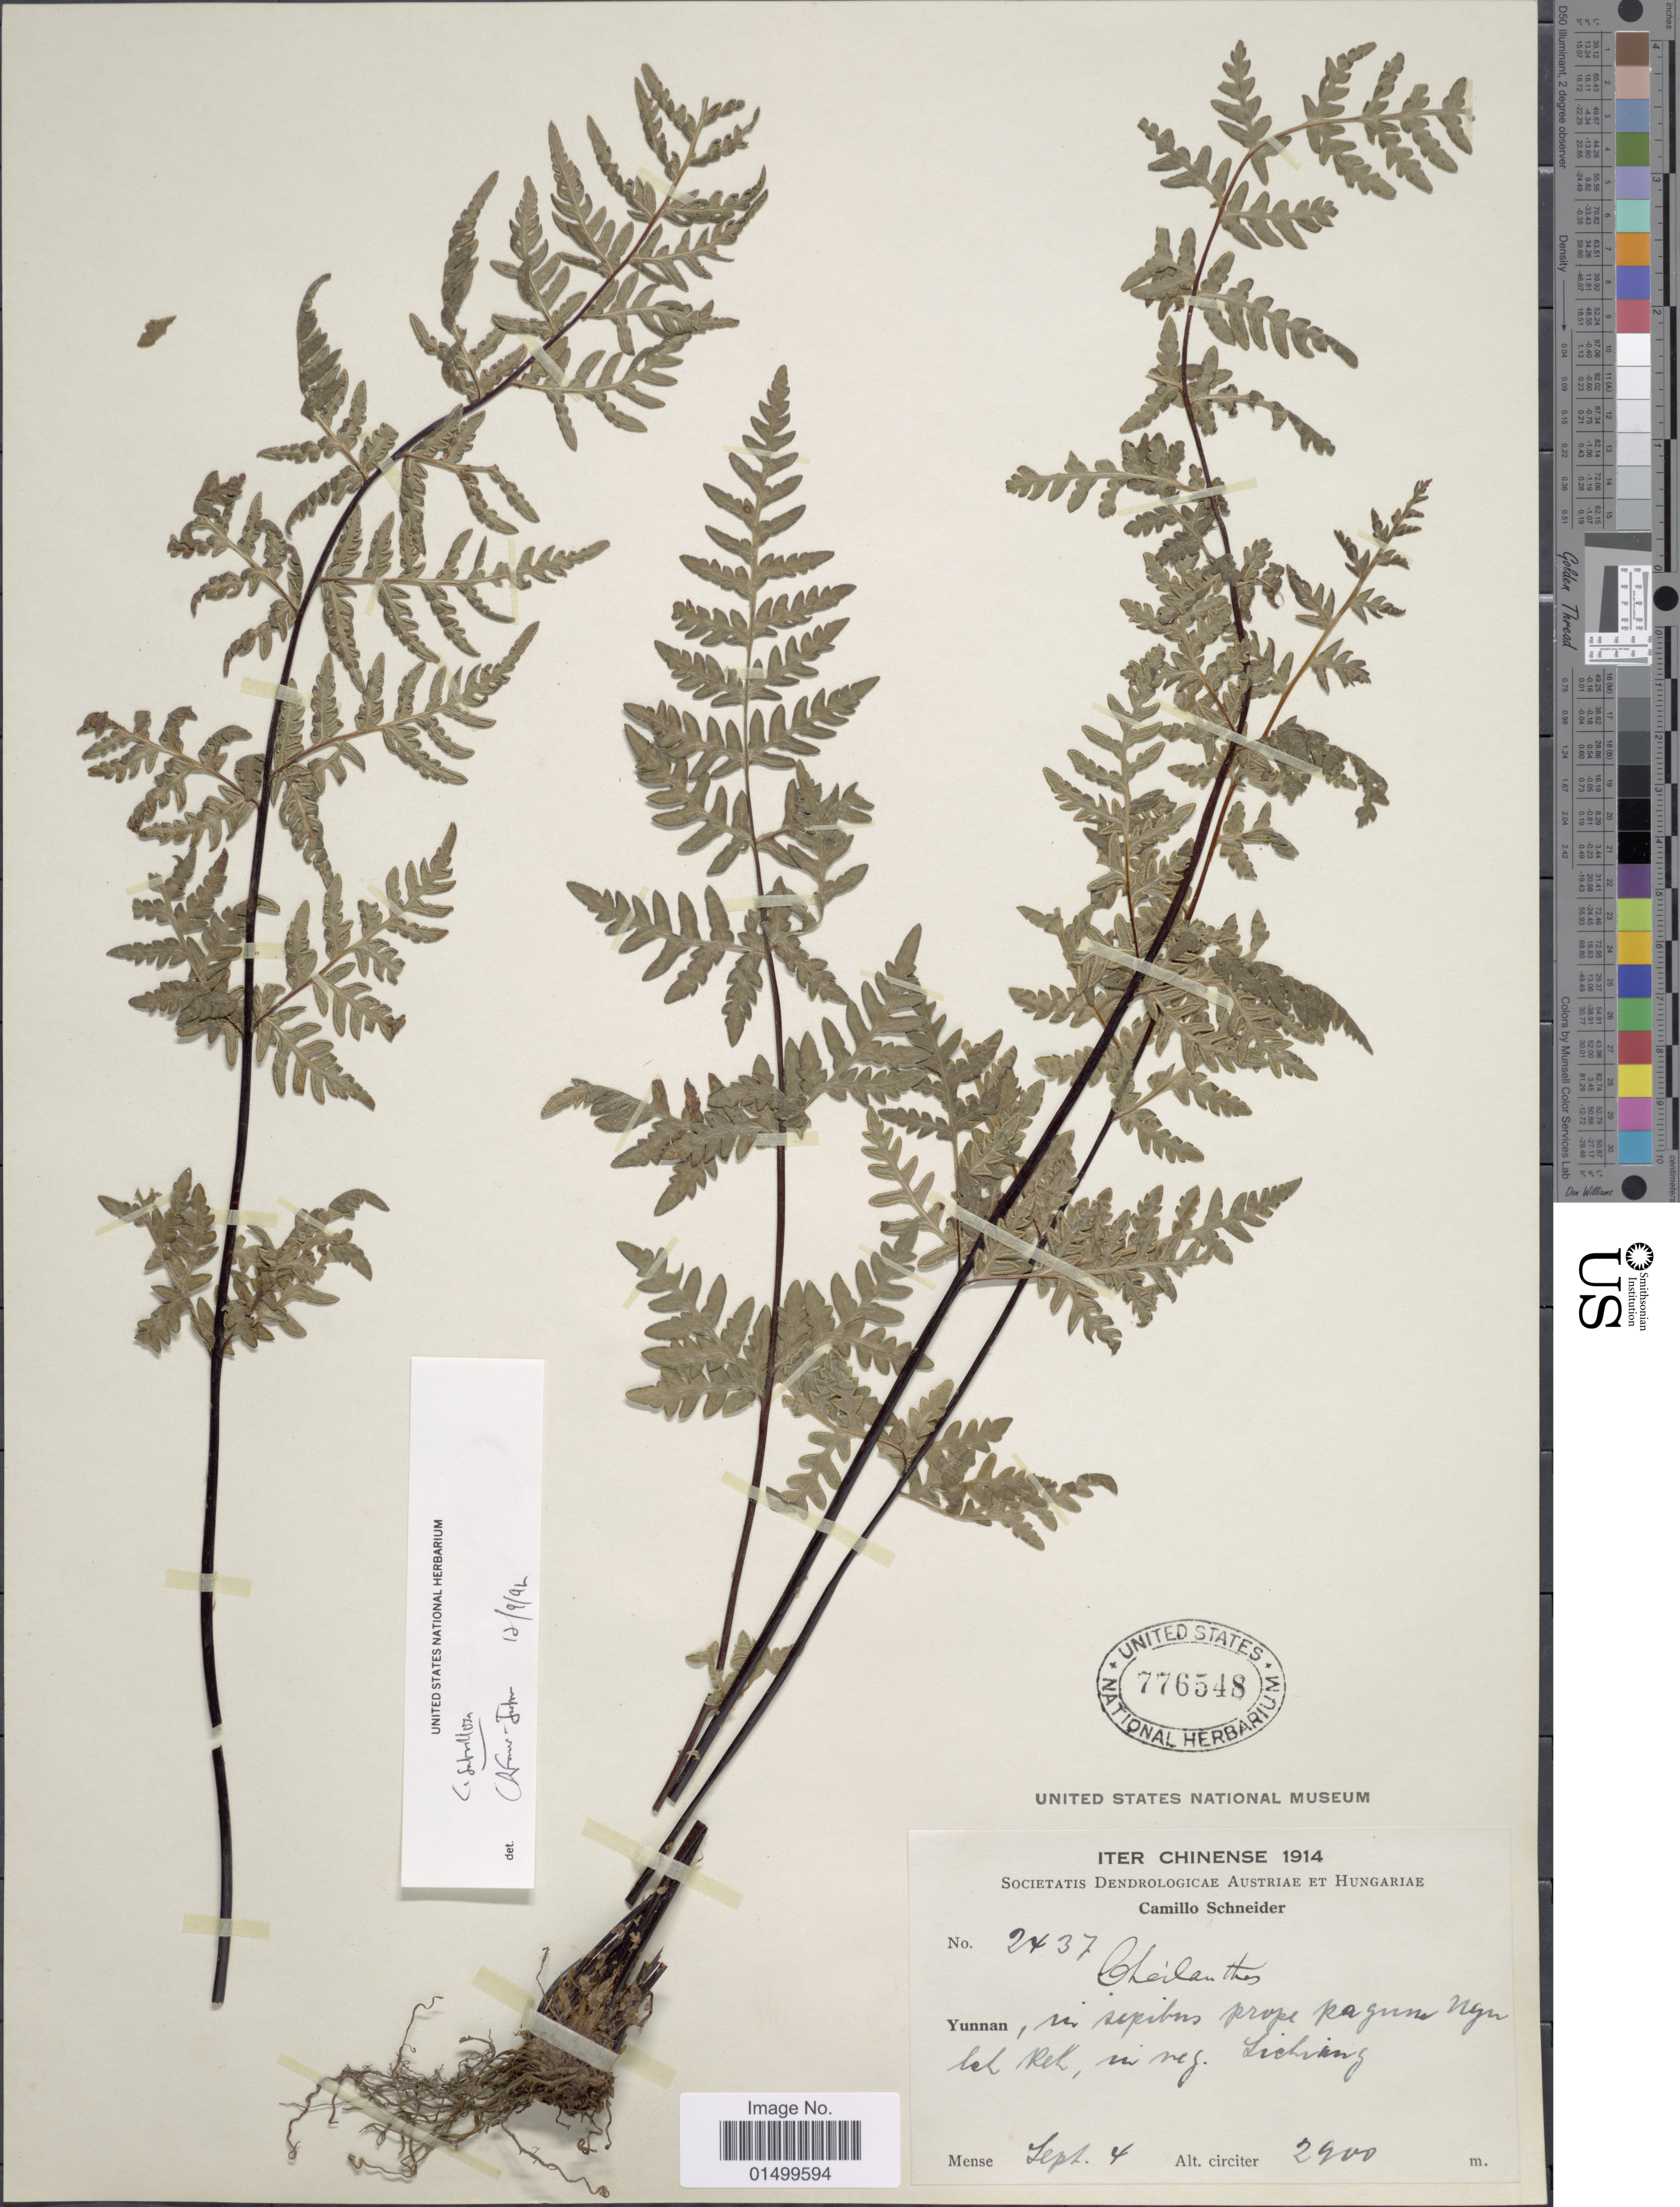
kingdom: Plantae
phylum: Tracheophyta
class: Polypodiopsida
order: Polypodiales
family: Pteridaceae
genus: Cheilanthes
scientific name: Cheilanthes patula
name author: Baker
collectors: C. K. Schneider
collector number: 2437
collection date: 1914-09-04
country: China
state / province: Yunnan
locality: Yunnan, in sepeibus prope Ragun Ngn lek Rek, in neg. Lichiang [interpreted]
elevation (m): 2900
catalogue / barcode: US 776548